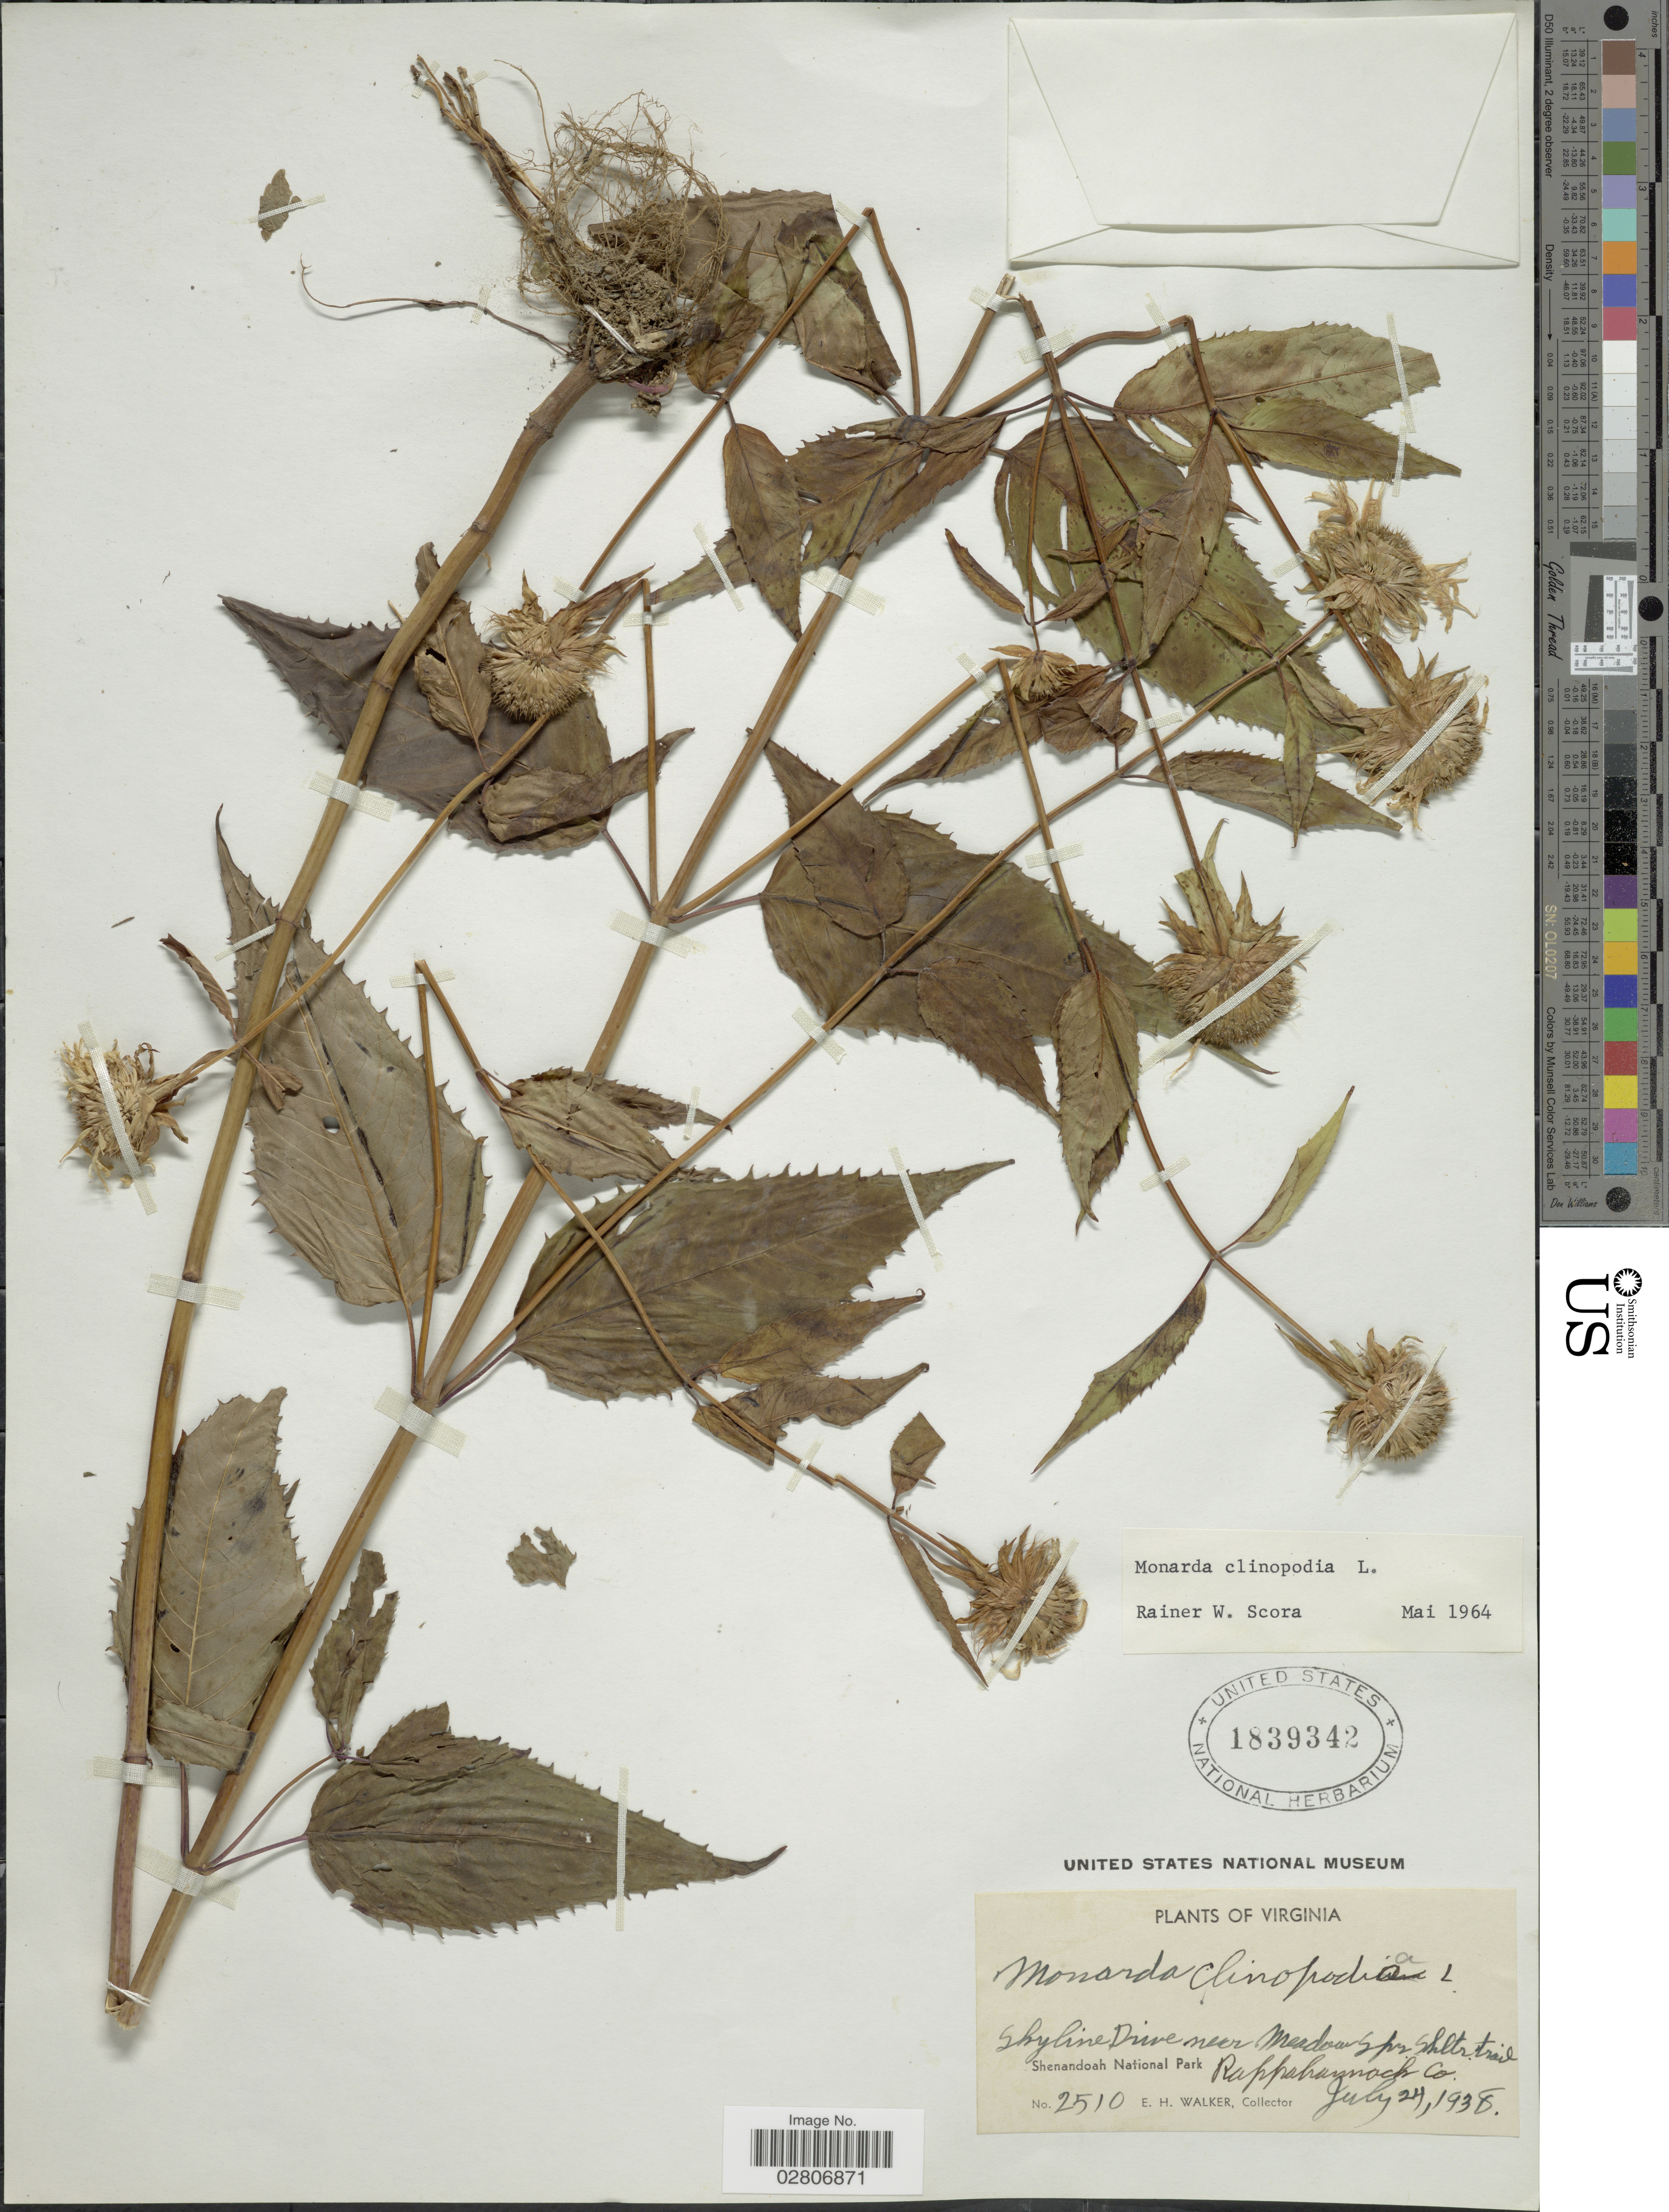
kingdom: Plantae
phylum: Tracheophyta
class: Magnoliopsida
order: Lamiales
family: Lamiaceae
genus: Monarda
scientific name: Monarda clinopodia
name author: L.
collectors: E. H. Walker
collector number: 2510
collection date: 1938-07-24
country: United States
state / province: Virginia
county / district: Rappahannock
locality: Skyline Drive near meadow Spy Shltr trail. Shenandoah National Park Rappahannock Co.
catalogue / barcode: US 1839342